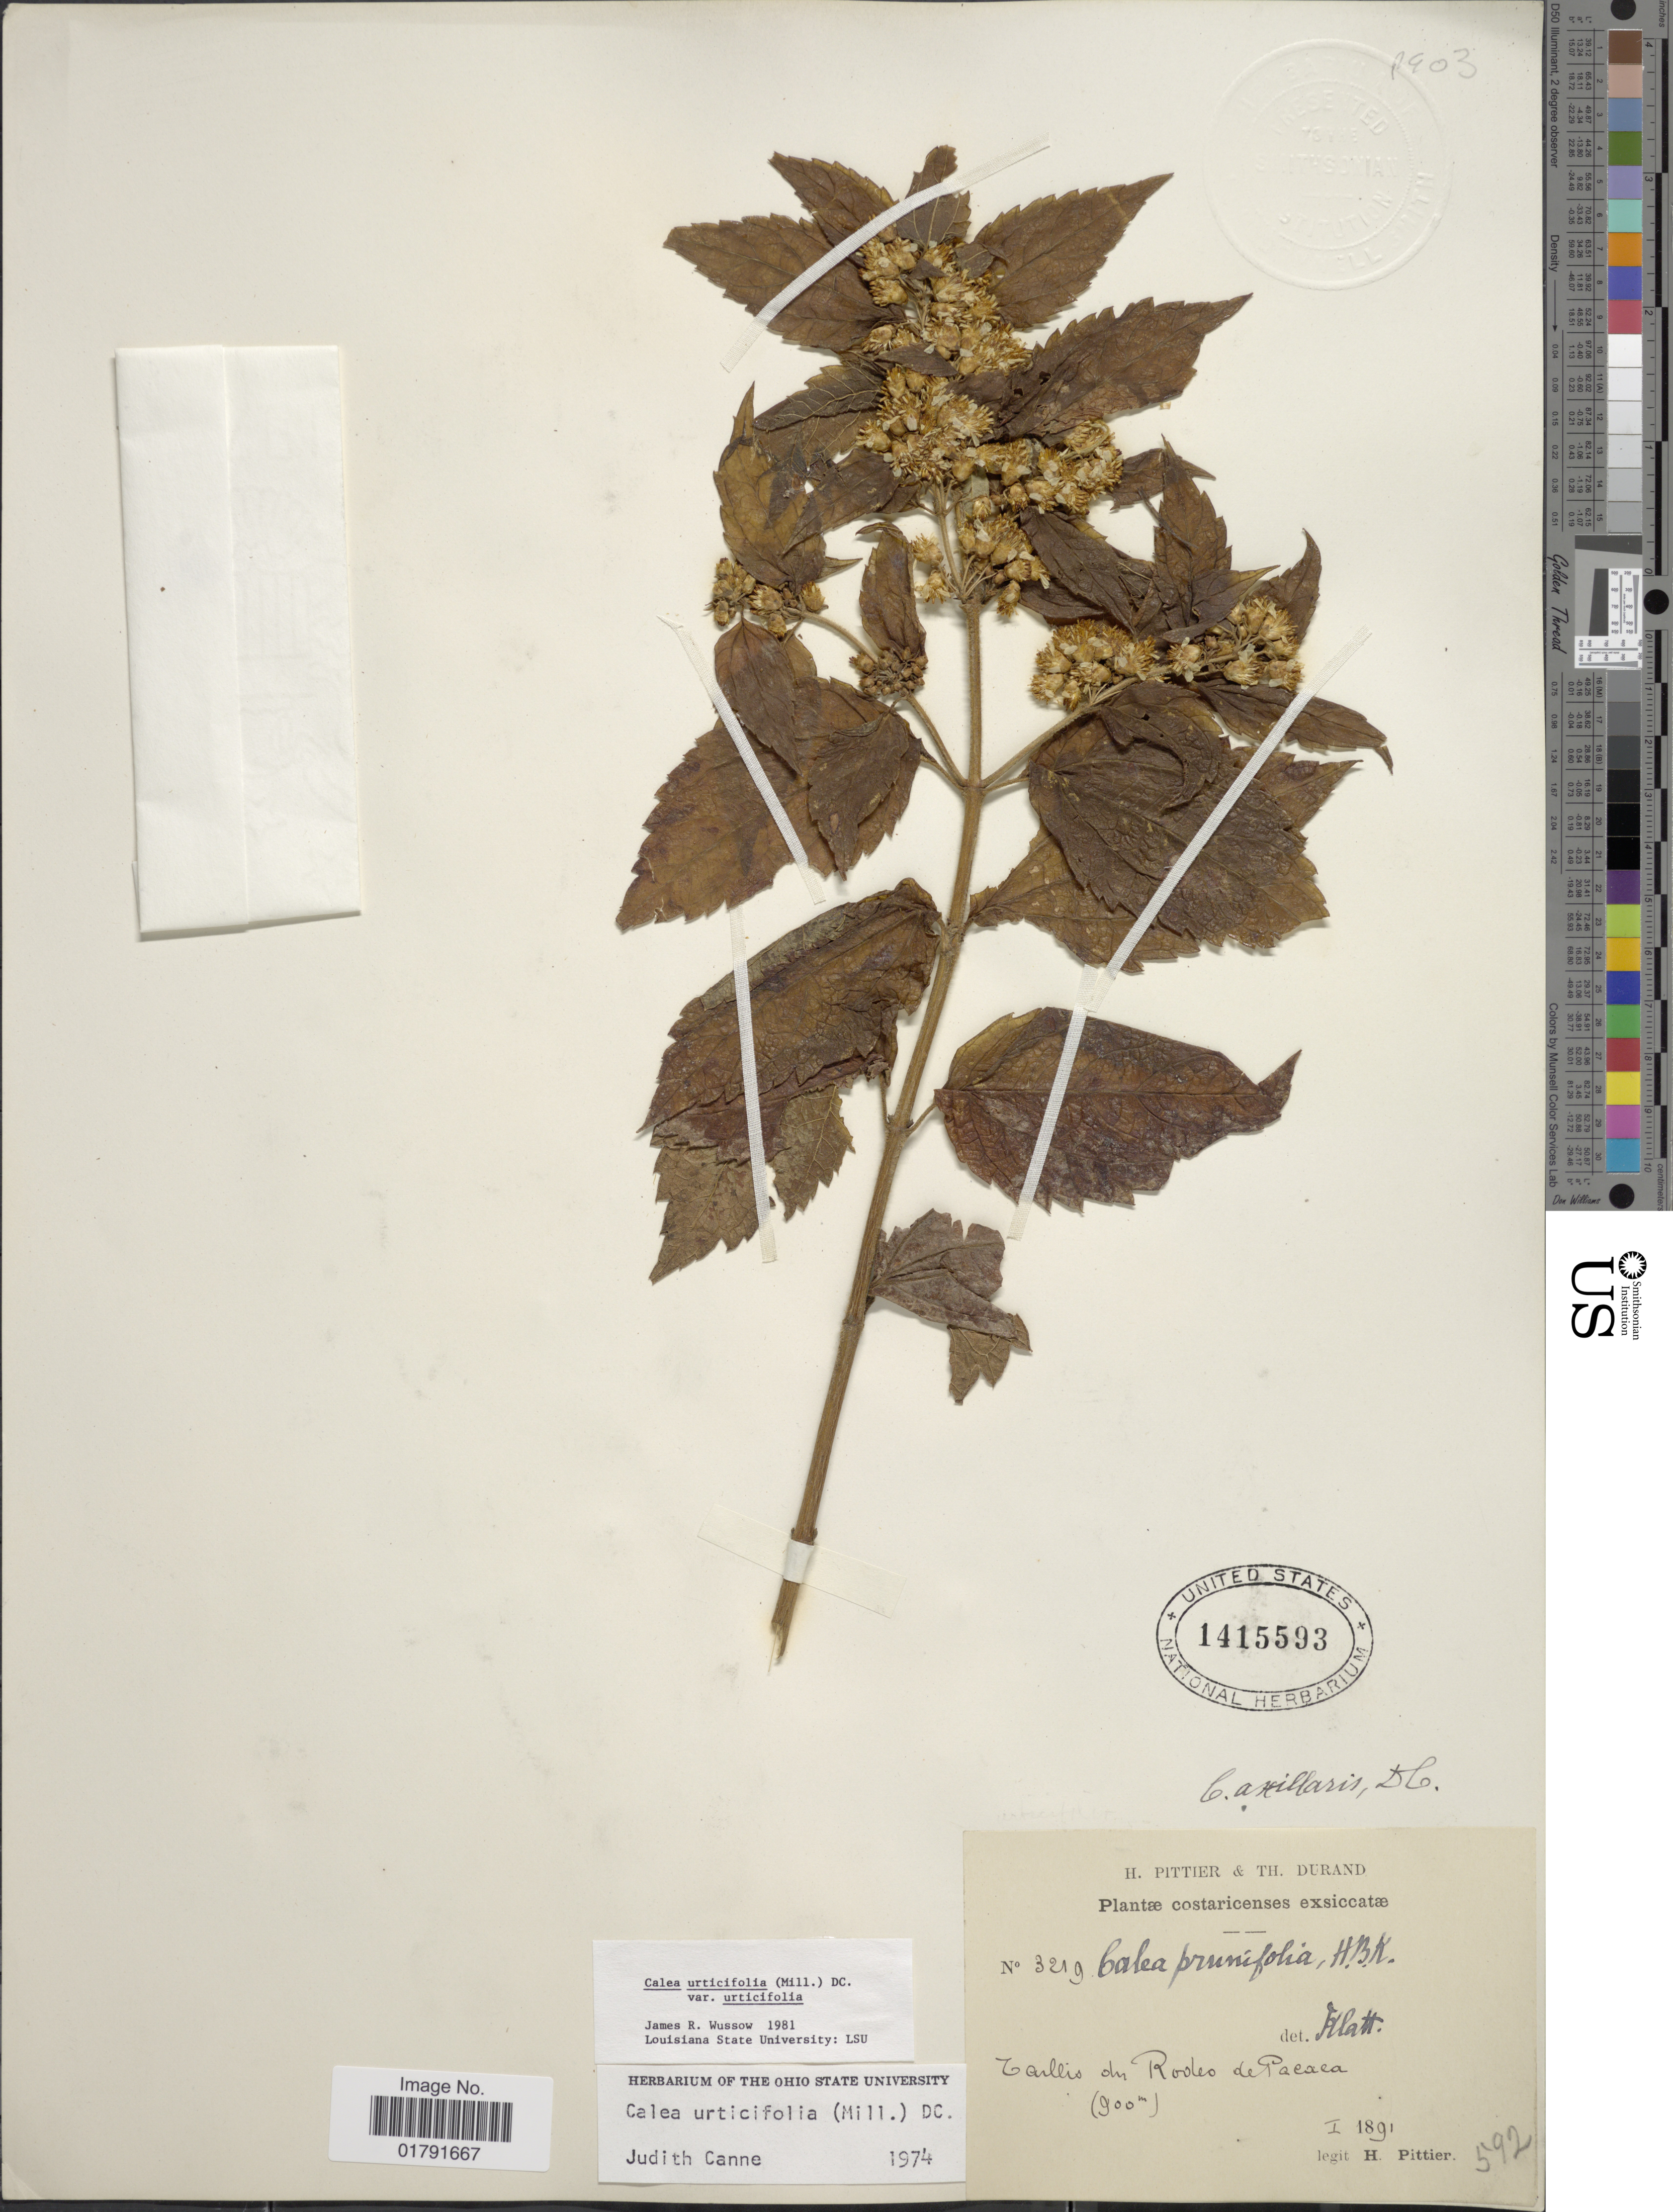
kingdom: Plantae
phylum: Tracheophyta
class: Magnoliopsida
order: Asterales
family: Asteraceae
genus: Calea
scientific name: Calea urticifolia var. urticifolia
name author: (Mill.) DC.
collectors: H. F. Pittier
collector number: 3219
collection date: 1891-01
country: Costa Rica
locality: Taillis du Rodeo de Pacaca. [copse of Rodeo de Pacaca]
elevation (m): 900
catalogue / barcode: US 1415593